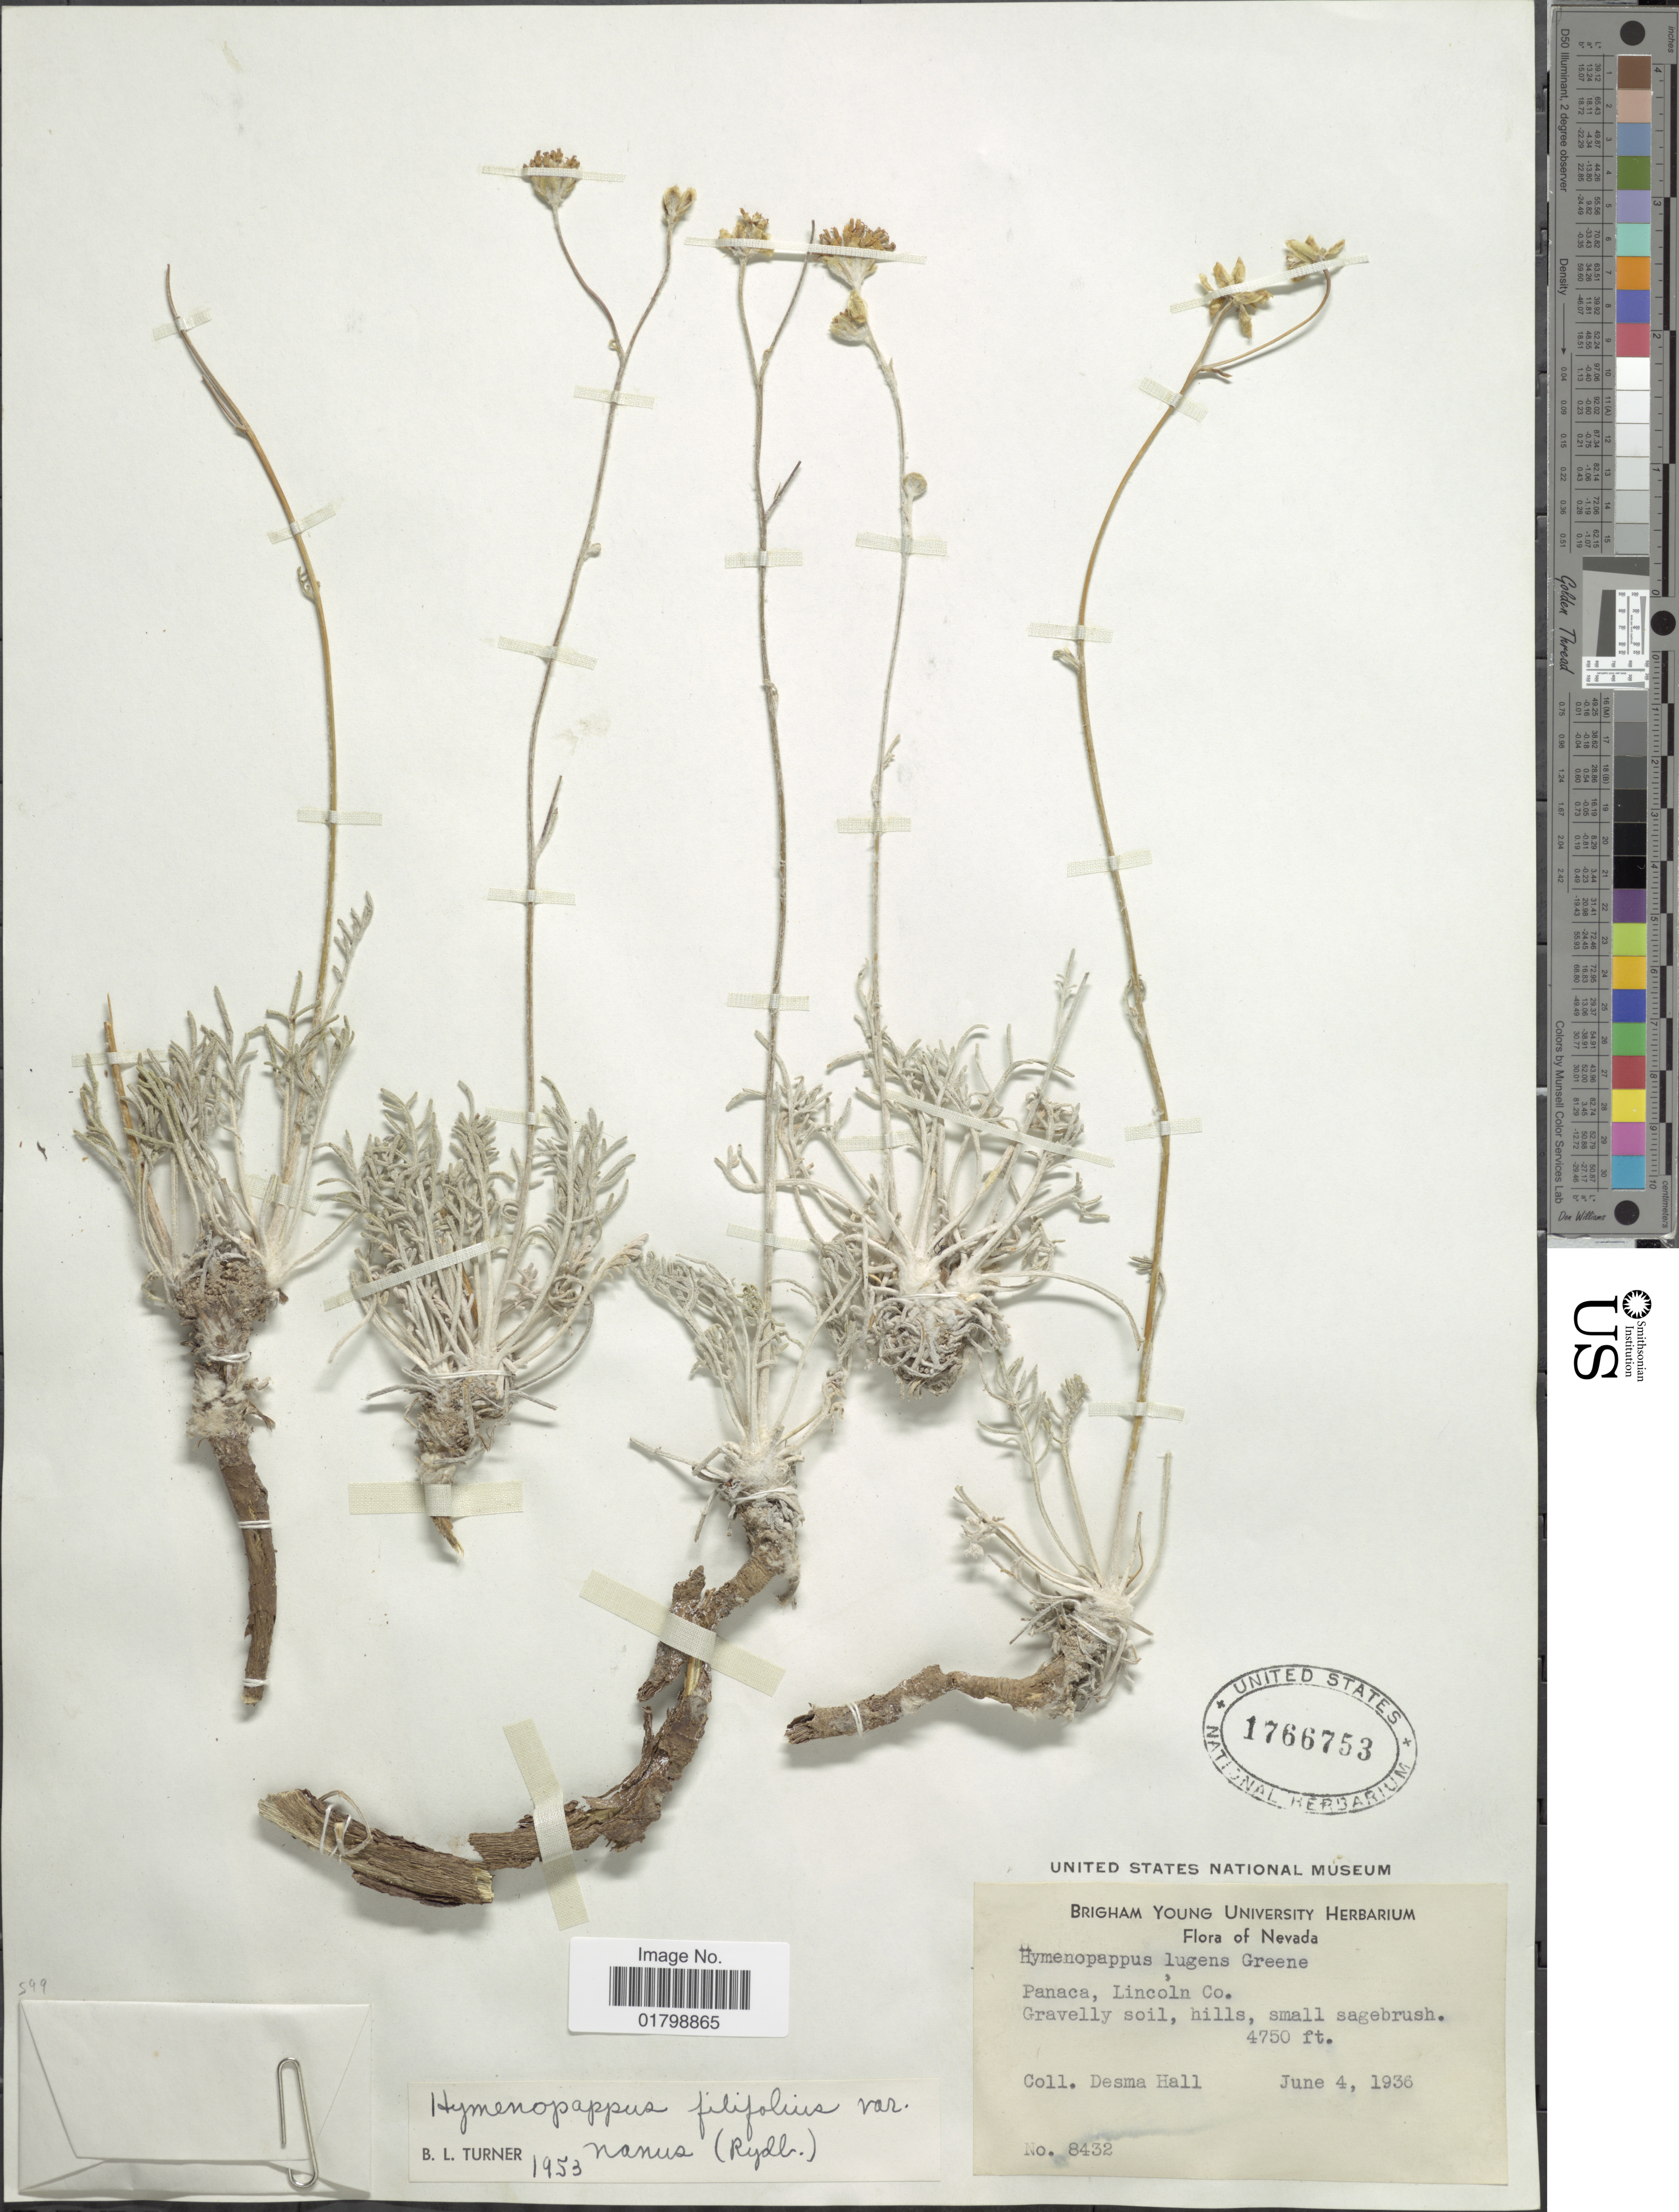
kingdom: Plantae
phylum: Tracheophyta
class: Magnoliopsida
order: Asterales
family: Asteraceae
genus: Hymenopappus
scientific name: Hymenopappus filifolius var. nanus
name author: (Ryd.) B.L. Turner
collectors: D. Hall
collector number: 8432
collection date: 1936-06-04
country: United States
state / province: Nevada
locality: Panaca, Lincoln Co.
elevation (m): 1448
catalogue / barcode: US 1766753